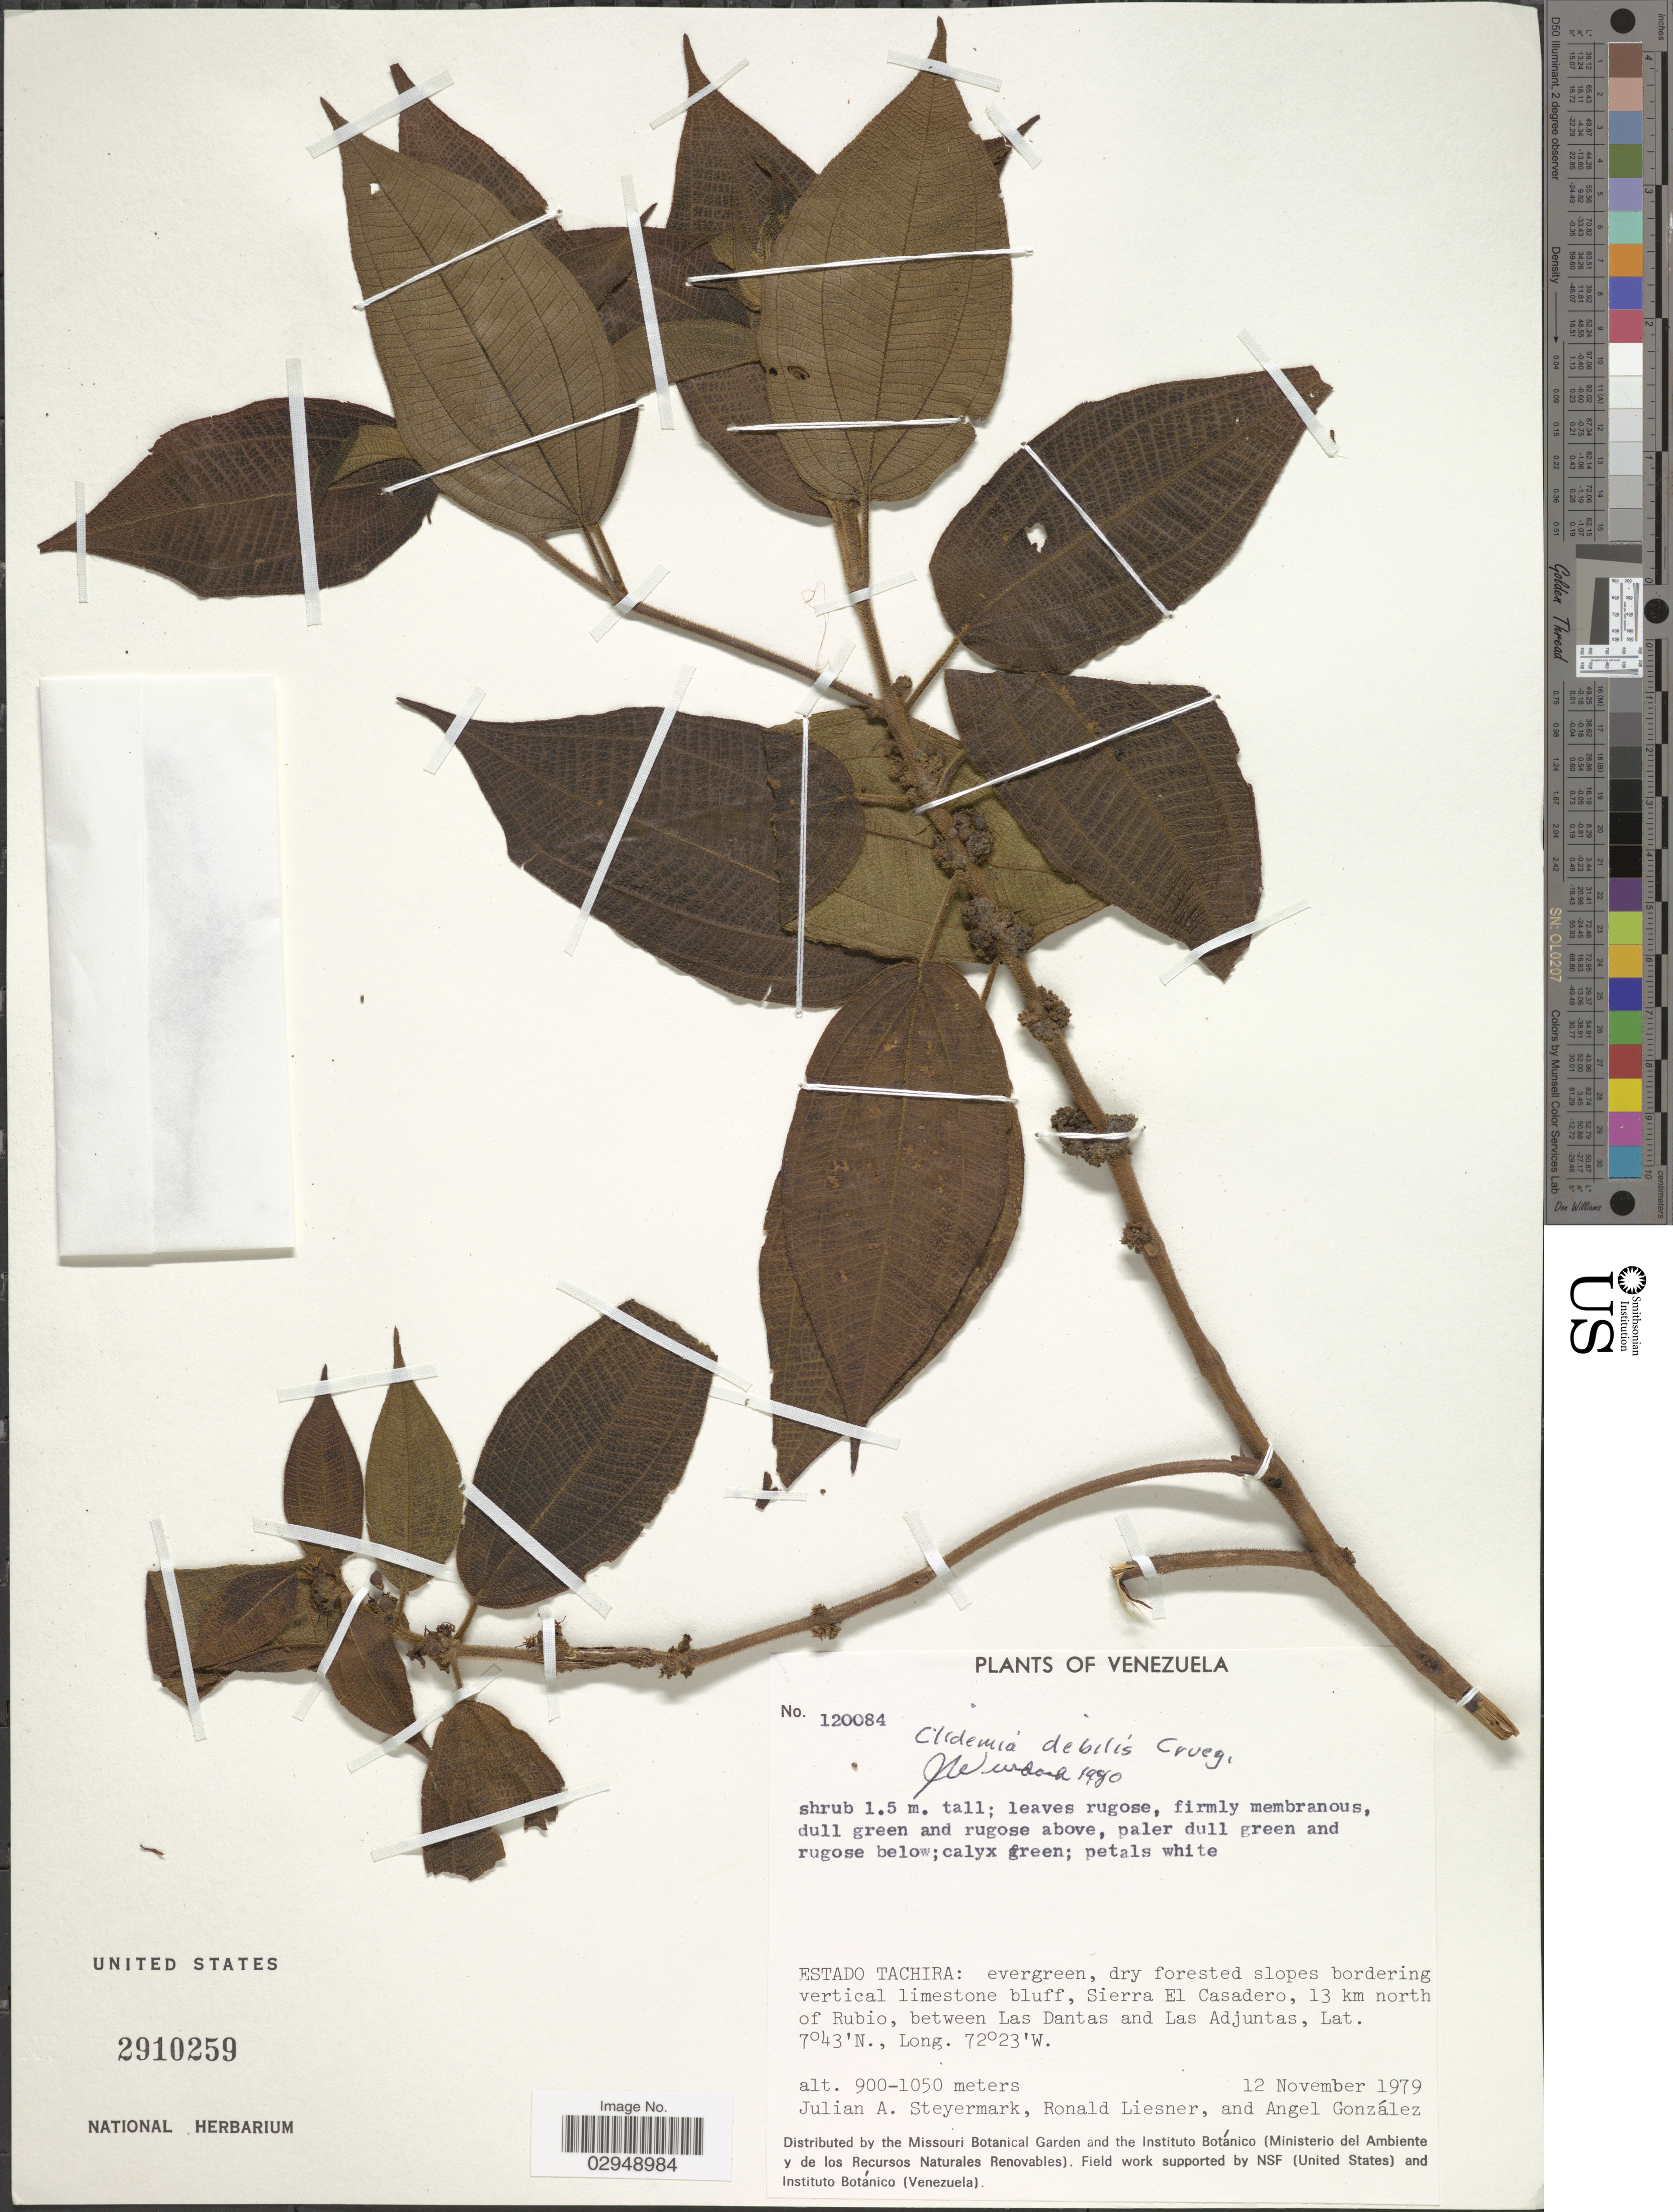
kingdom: Plantae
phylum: Tracheophyta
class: Magnoliopsida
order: Myrtales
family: Melastomataceae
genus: Clidemia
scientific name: Clidemia debilis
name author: Crueg.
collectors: J. Steyermark, R. L. Liesner & A. C. González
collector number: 120084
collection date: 1979-11-12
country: Venezuela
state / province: Tachira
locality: Evergreen, dry forested slopes bordering vertical limestone bluff, Sierra El Casadero, 13 km north of Rubio, between Las Dantas and Las Adjuntas.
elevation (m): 900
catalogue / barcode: US 2910259